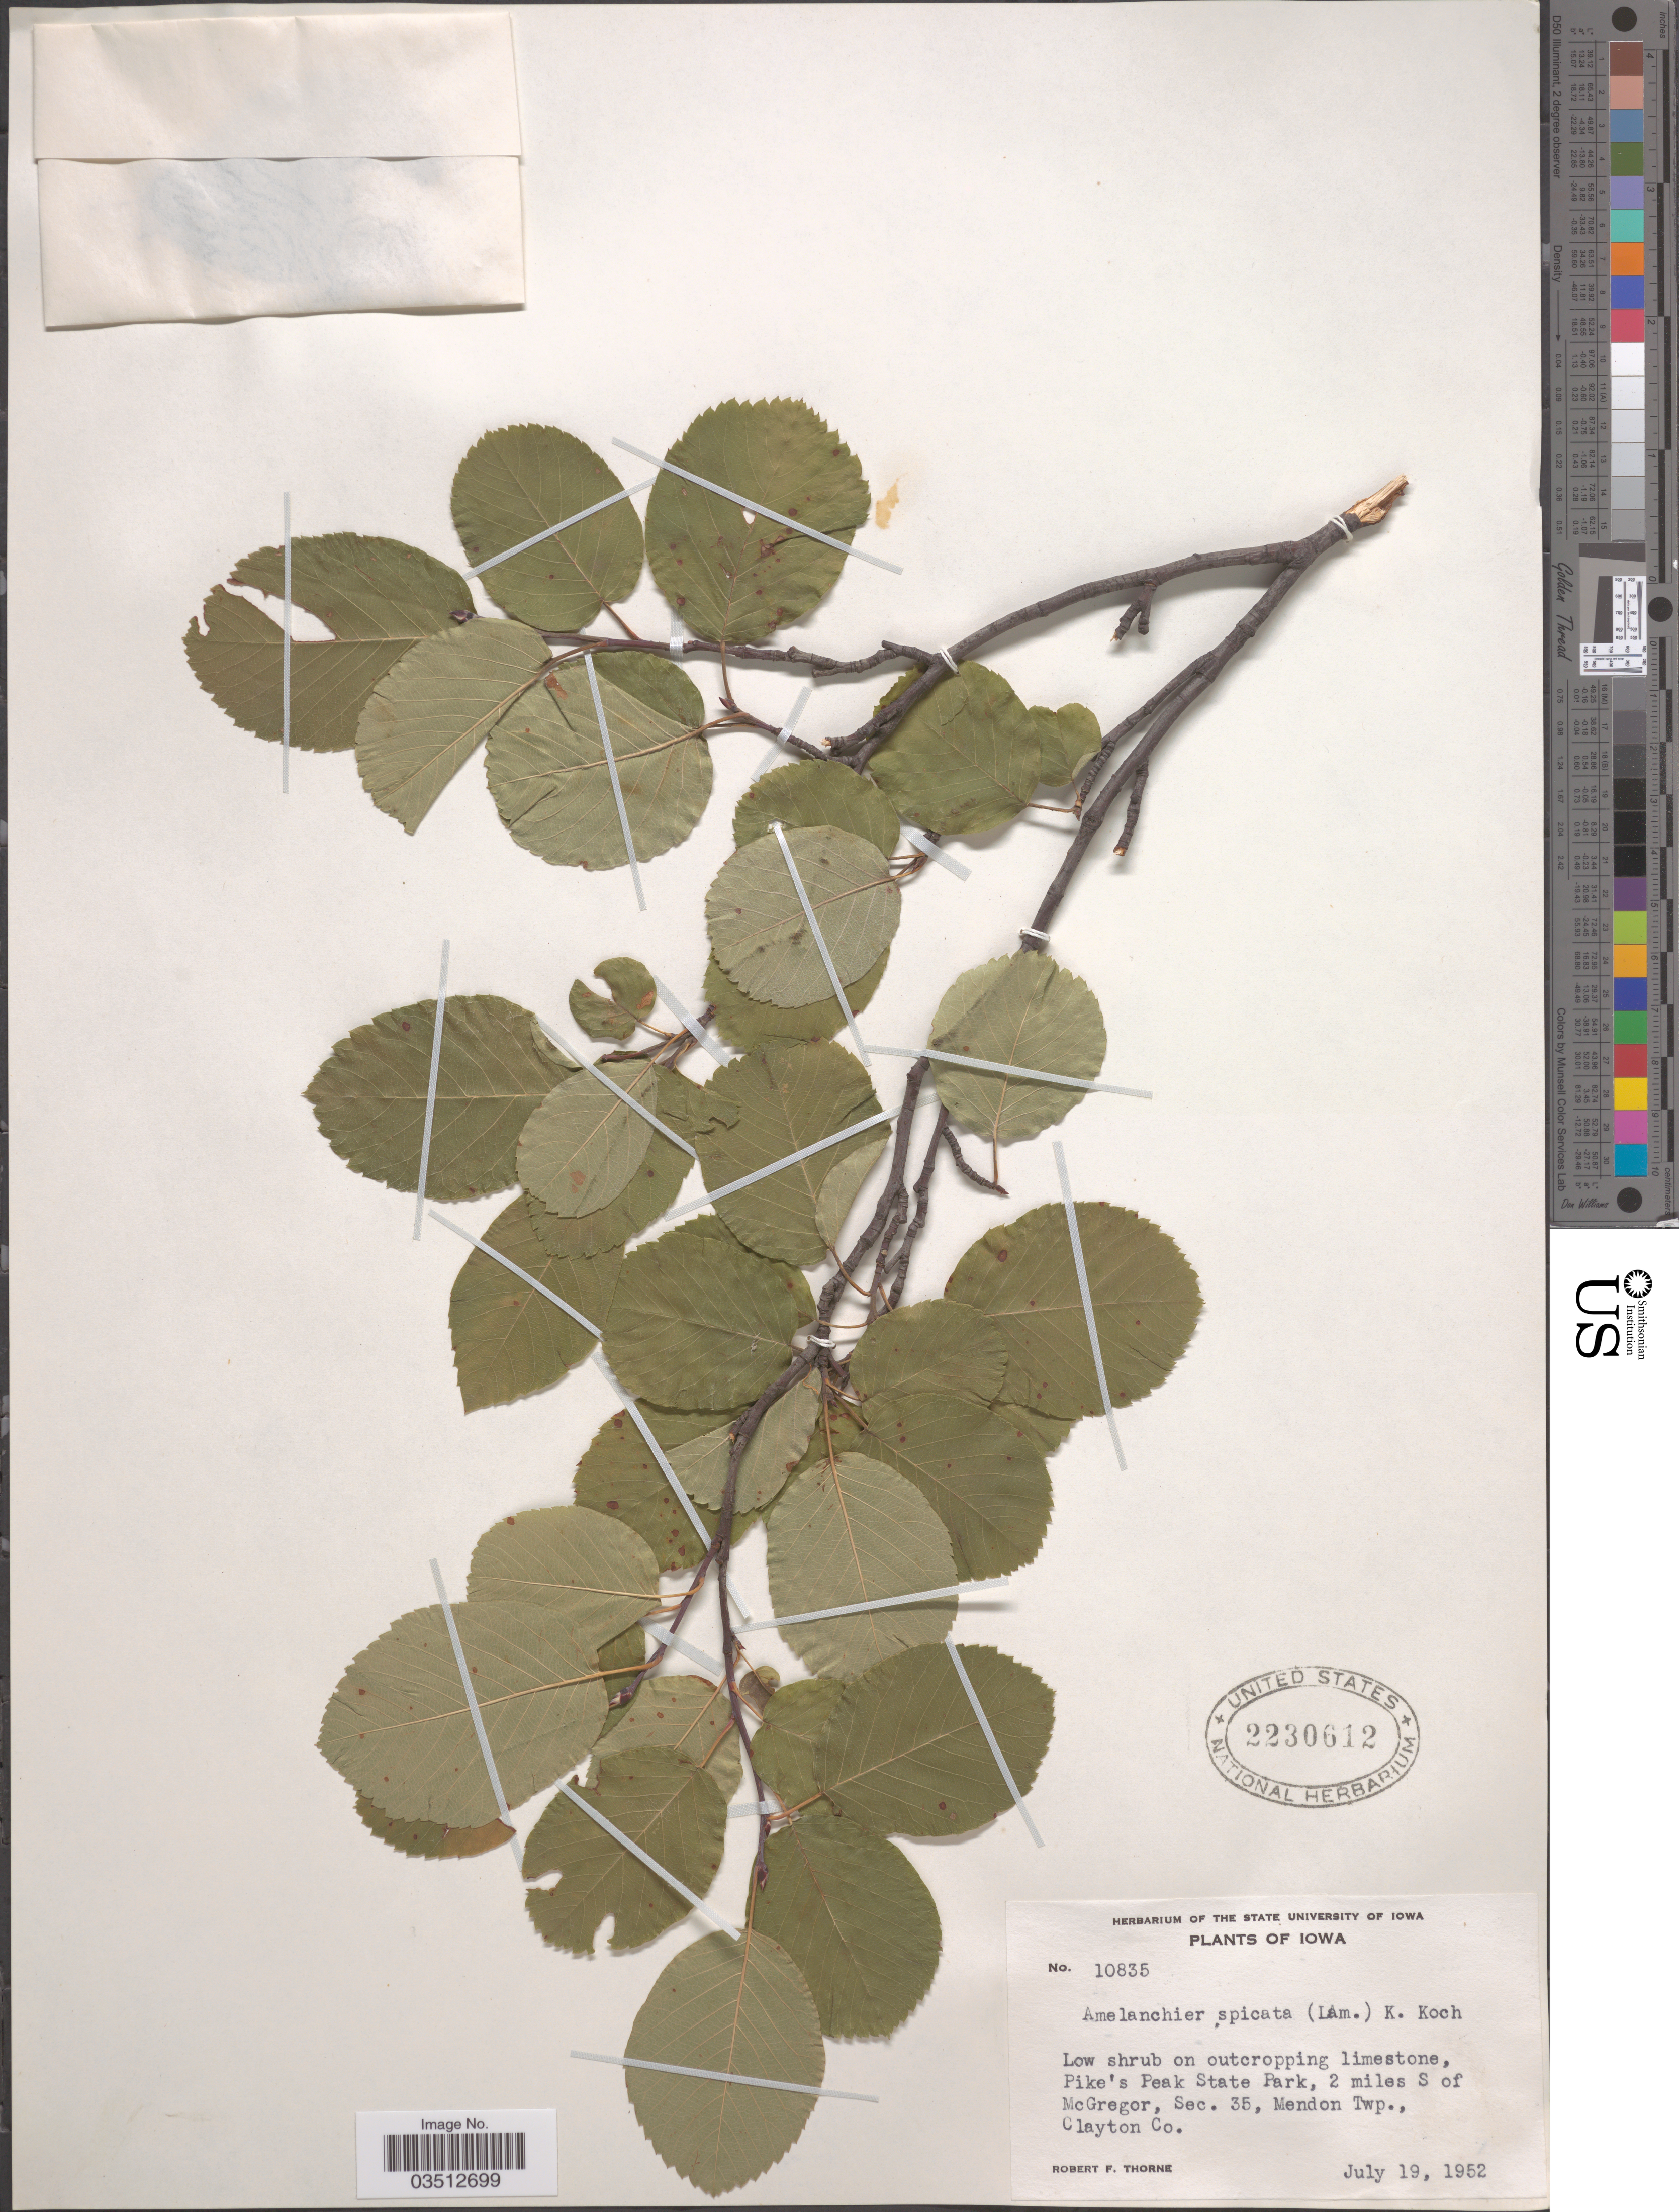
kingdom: Plantae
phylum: Tracheophyta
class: Magnoliopsida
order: Rosales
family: Rosaceae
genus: Amelanchier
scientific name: Amelanchier x spicata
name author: (Lam.) K. Koch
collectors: R. F. Thorne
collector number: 10835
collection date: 1952-07-19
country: United States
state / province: Iowa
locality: Pike's Peak State Park, 2 miles S of McGregor, Sec. 35, Mendon Twp., Clayton Co.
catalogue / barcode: US 2230612